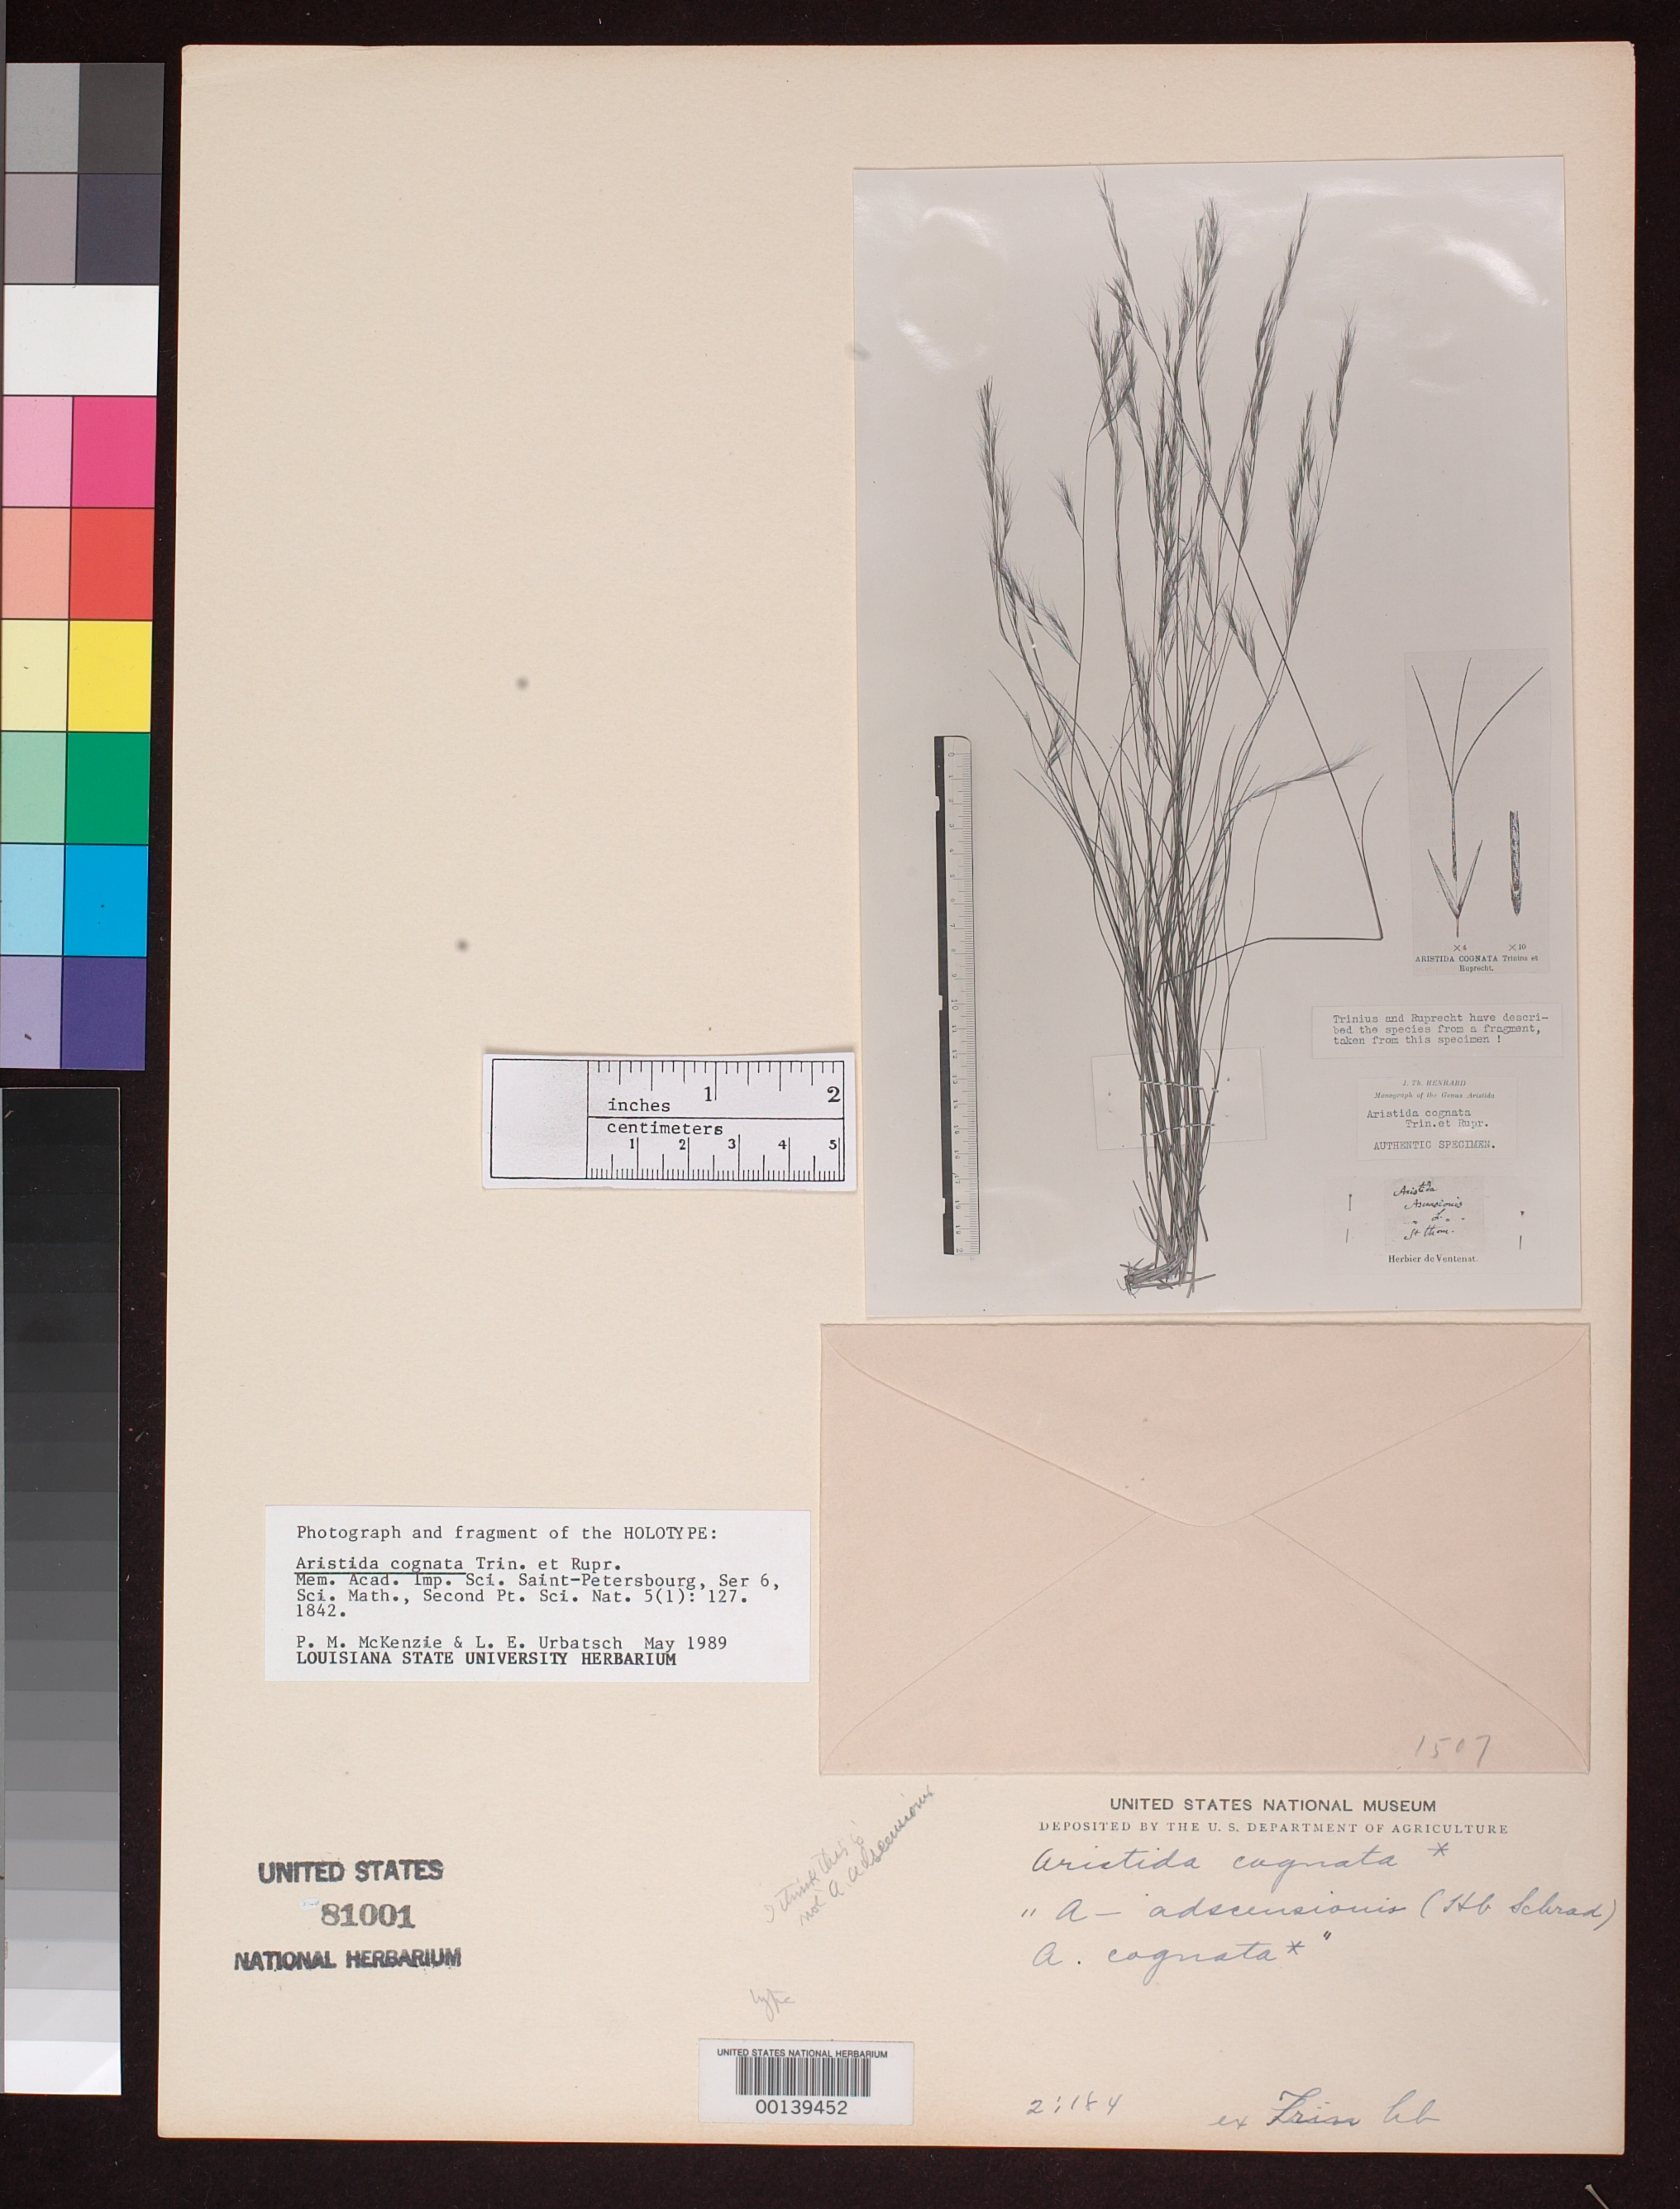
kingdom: Plantae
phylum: Tracheophyta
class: Liliopsida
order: Poales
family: Poaceae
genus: Aristida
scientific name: Aristida cognata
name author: Trin. & Rupr.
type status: Type Fragment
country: U.S. Virgin Islands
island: St. Thomas Island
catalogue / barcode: US 81001